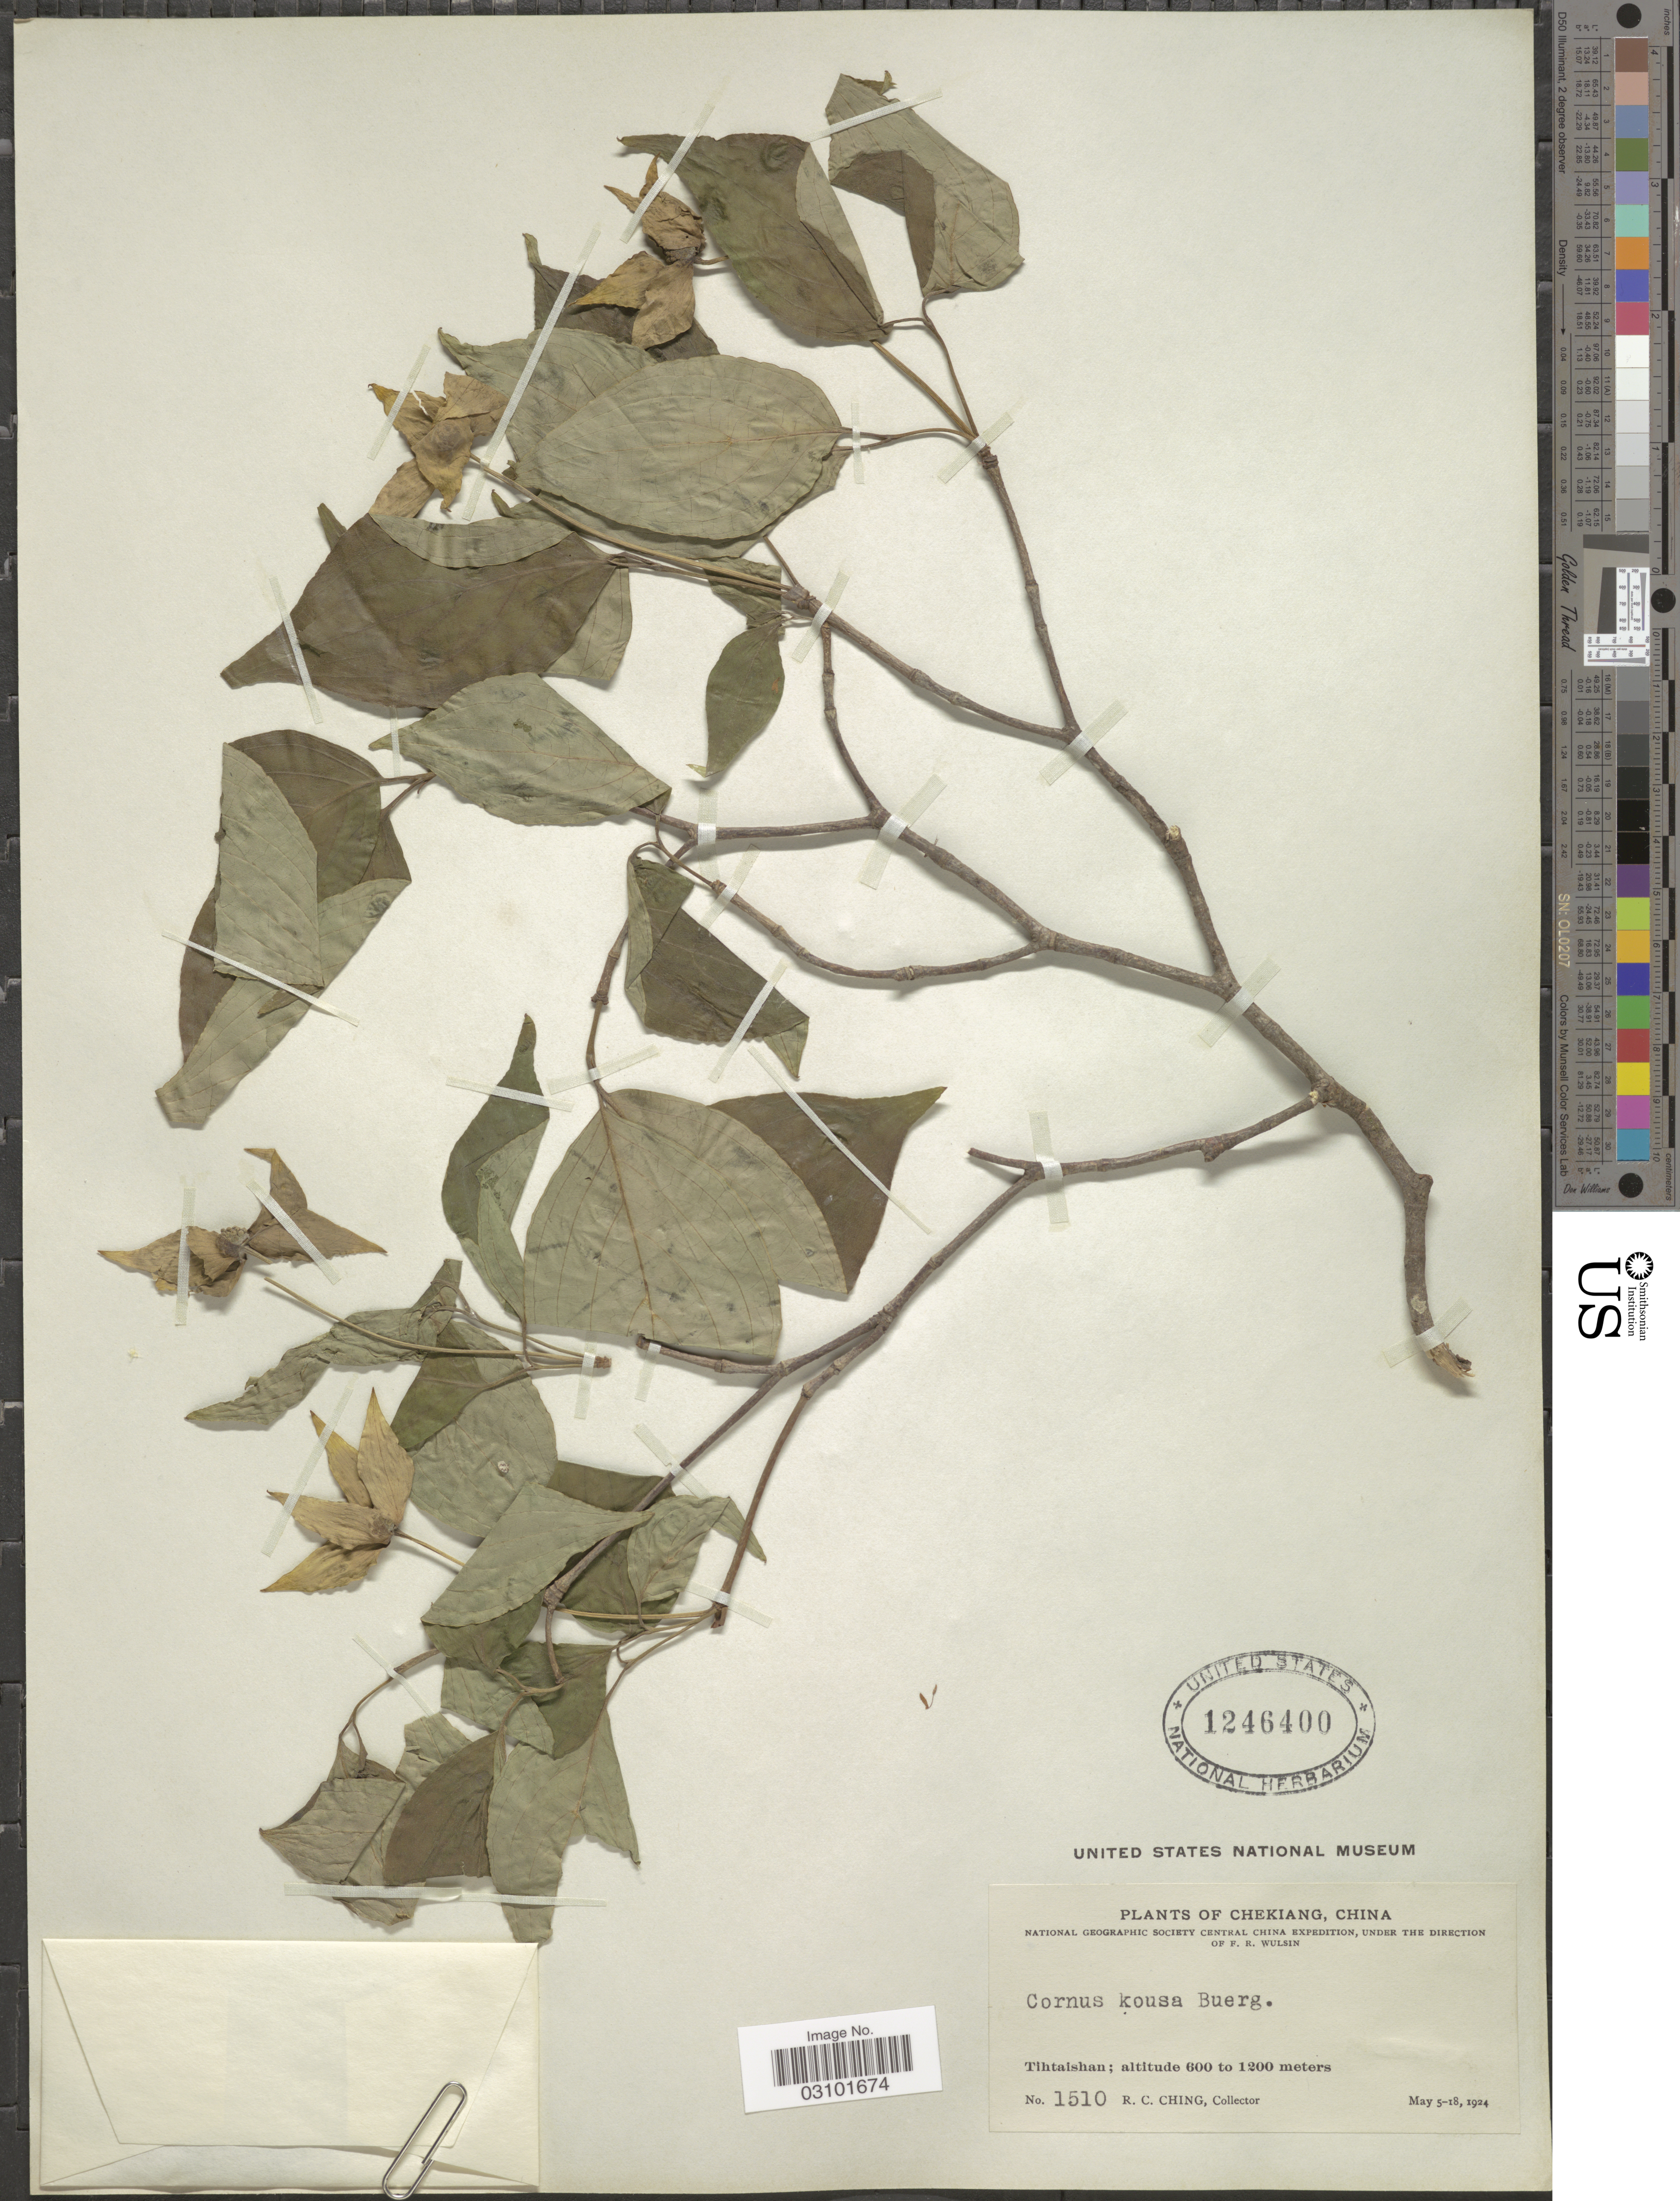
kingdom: Plantae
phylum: Tracheophyta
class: Magnoliopsida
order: Cornales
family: Cornaceae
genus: Cornus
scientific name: Cornus kousa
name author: F. Buerger ex Miq.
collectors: R. C. Ching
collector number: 1510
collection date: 1924-05-05/1924-05-18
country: China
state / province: Zhejiang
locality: Chekiang. Tihtaishan.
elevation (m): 600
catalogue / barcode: US 1246400